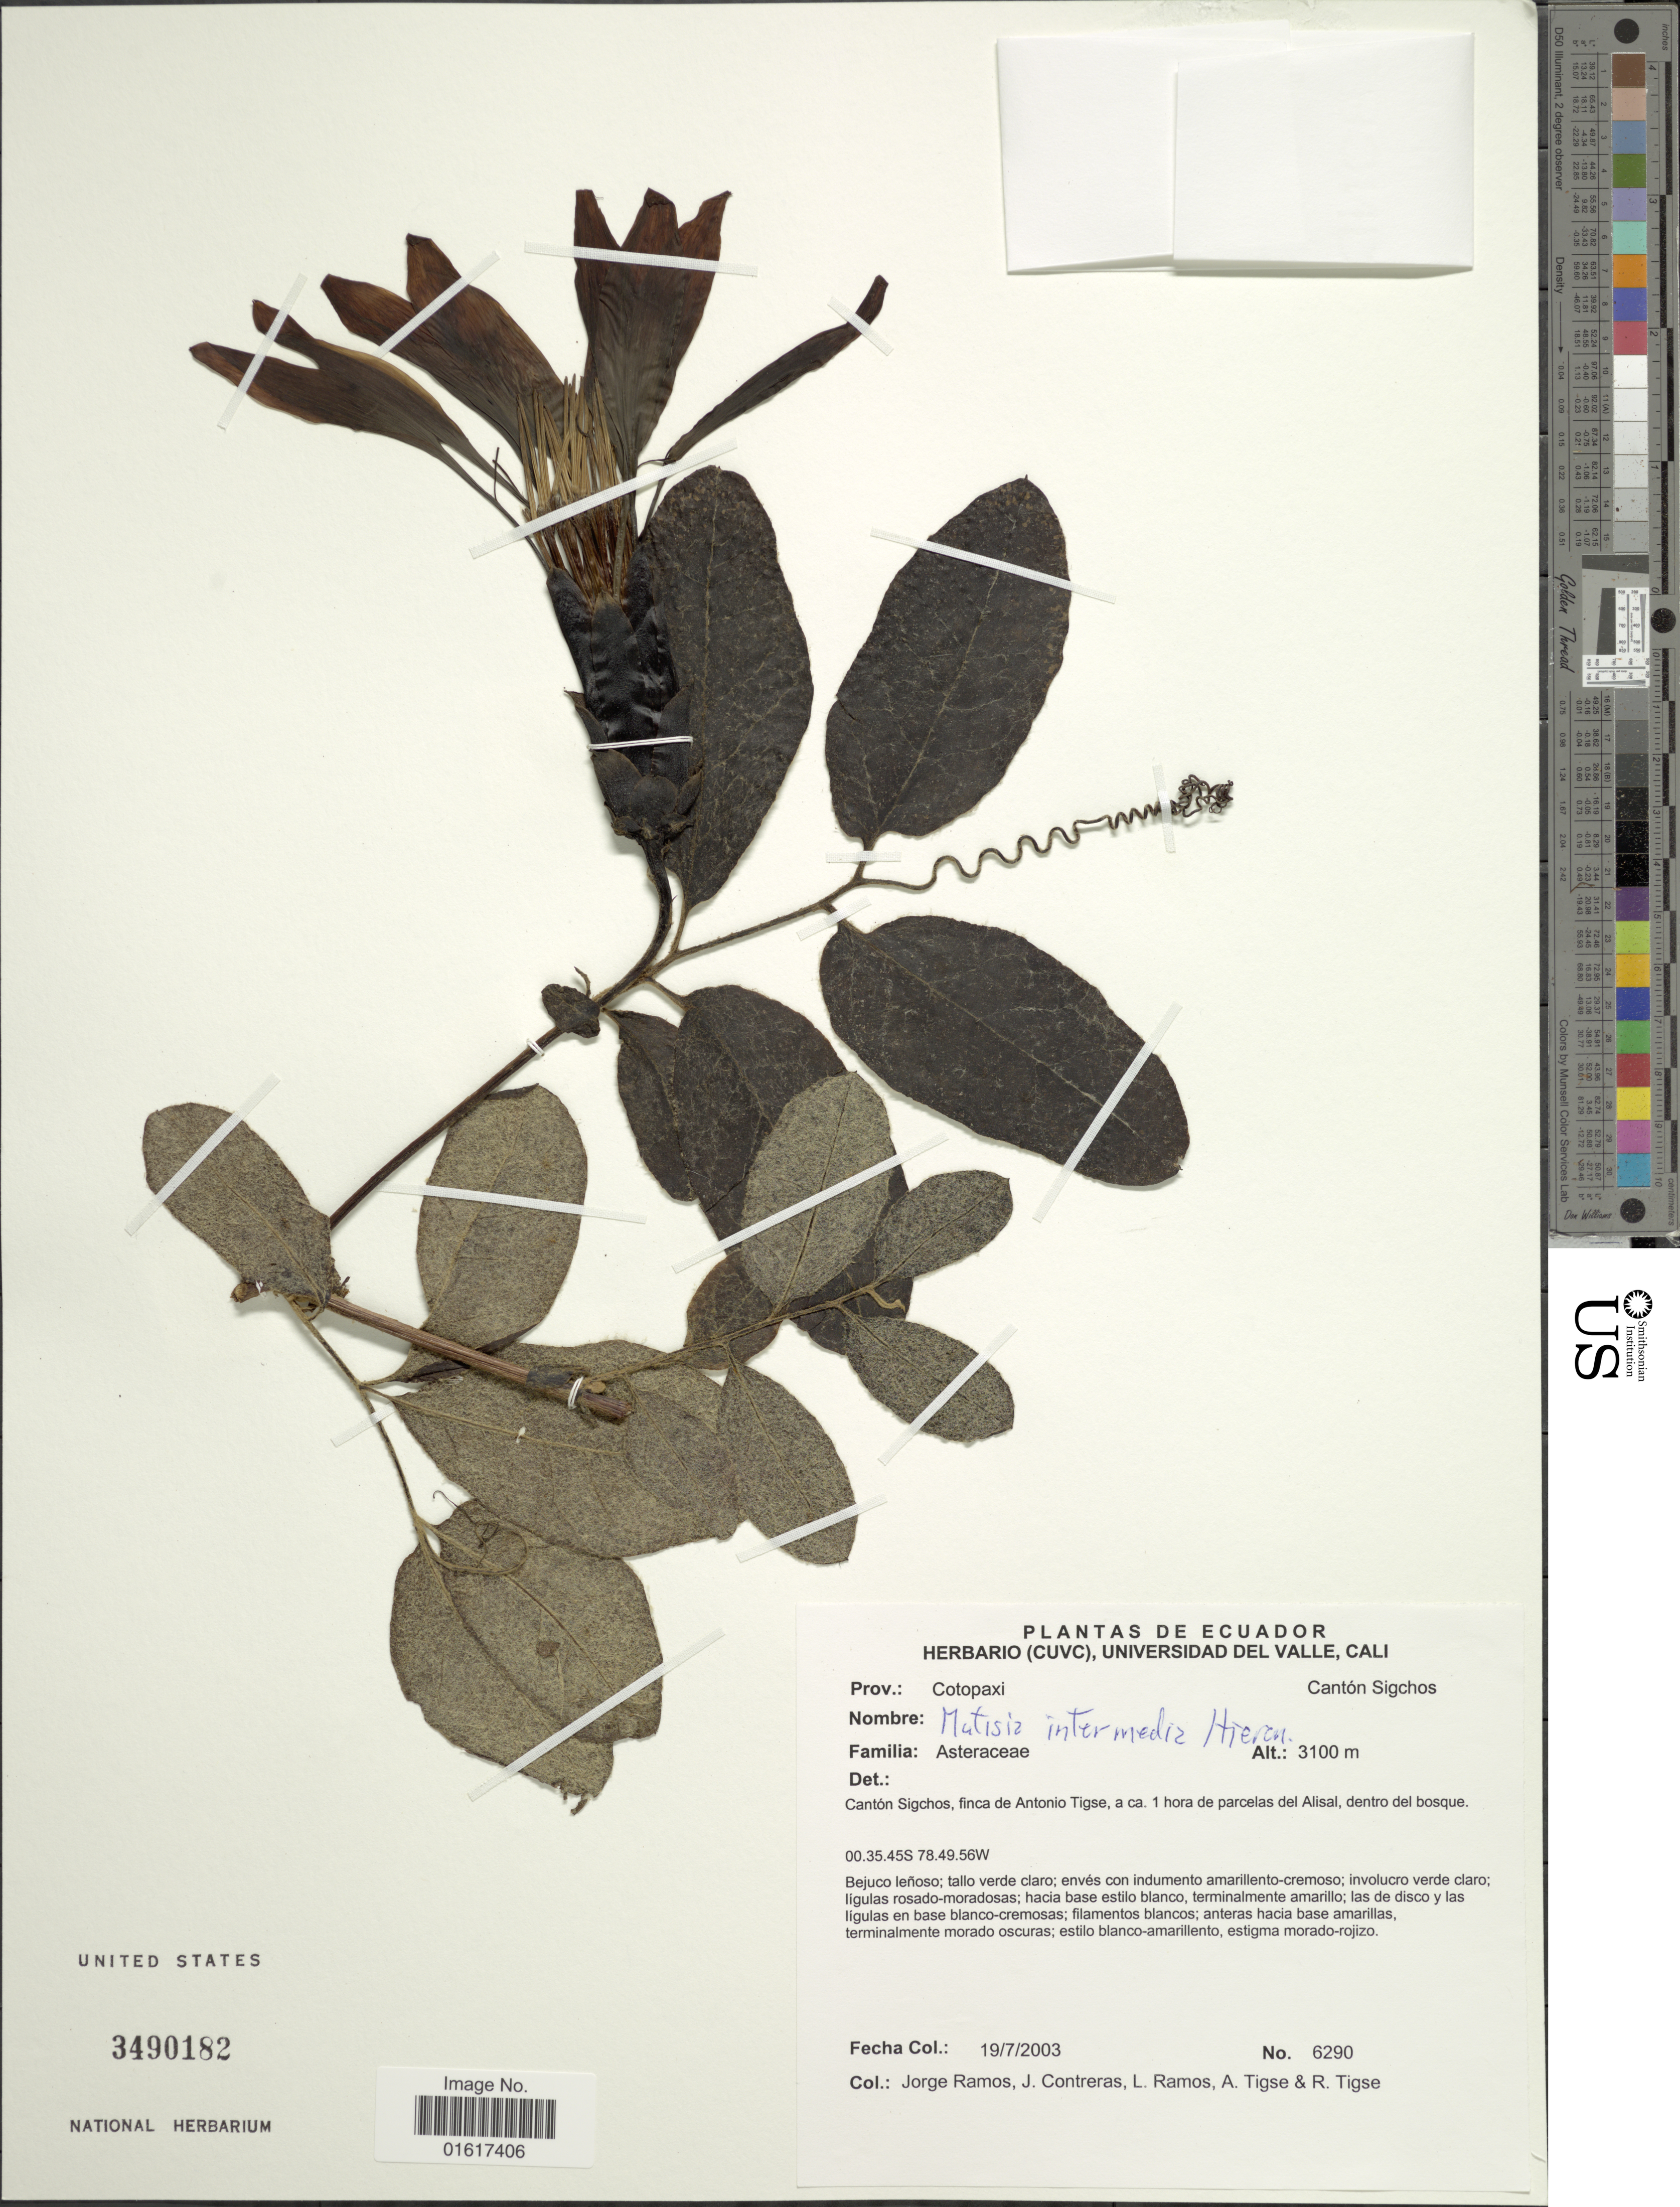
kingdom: Plantae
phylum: Tracheophyta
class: Magnoliopsida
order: Asterales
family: Asteraceae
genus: Mutisia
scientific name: Mutisia intermedia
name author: Hieron.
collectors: J. Ramos, J. Contreras, L. Ramos, A. Tigse & R. Tigse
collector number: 6290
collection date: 2003-07-19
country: Ecuador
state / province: Cotopaxi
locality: Cantón Sigchos, finca de Antonio Tigse, a ca. 1 hora de parcelas del Alisal, dentro del bosque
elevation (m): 3100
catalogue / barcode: US 3490182